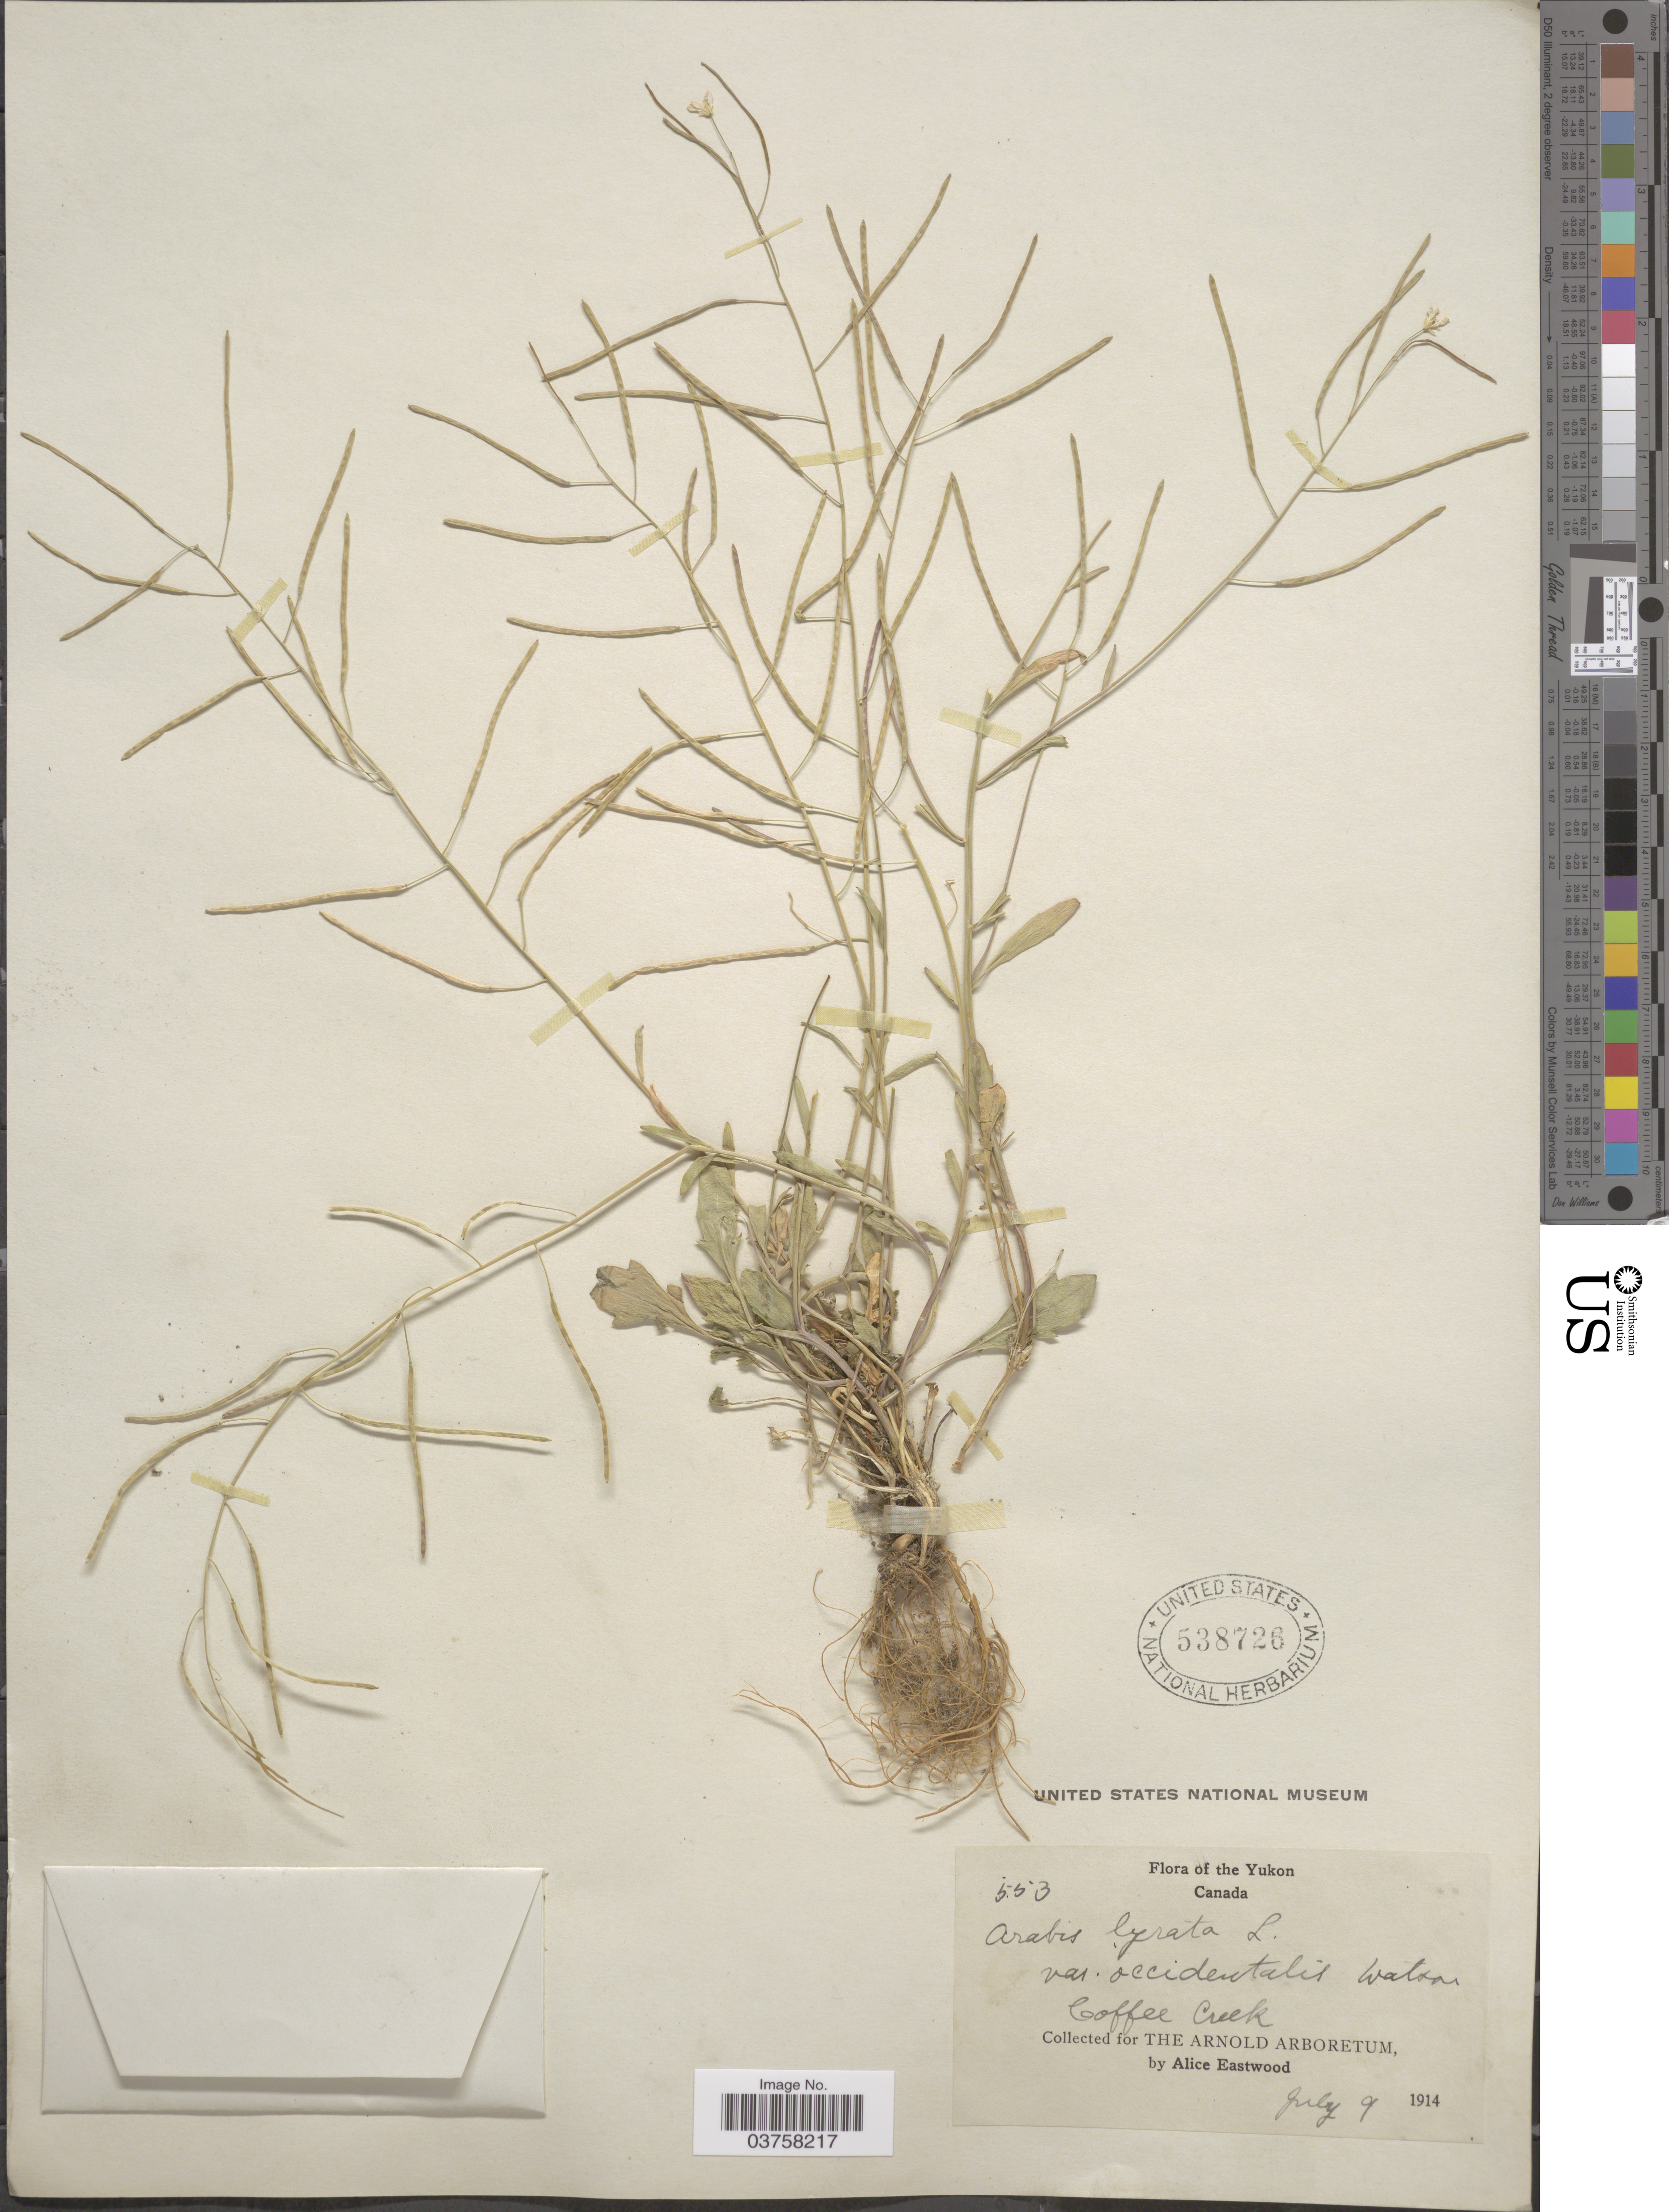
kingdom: Plantae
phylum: Tracheophyta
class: Magnoliopsida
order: Brassicales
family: Brassicaceae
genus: Arabis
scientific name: Arabis lyrata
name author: L.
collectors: A. Eastwood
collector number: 553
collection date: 1914-07-09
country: Canada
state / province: Yukon Territory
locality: The Yukon. Coffee Creek.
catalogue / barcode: US 538726